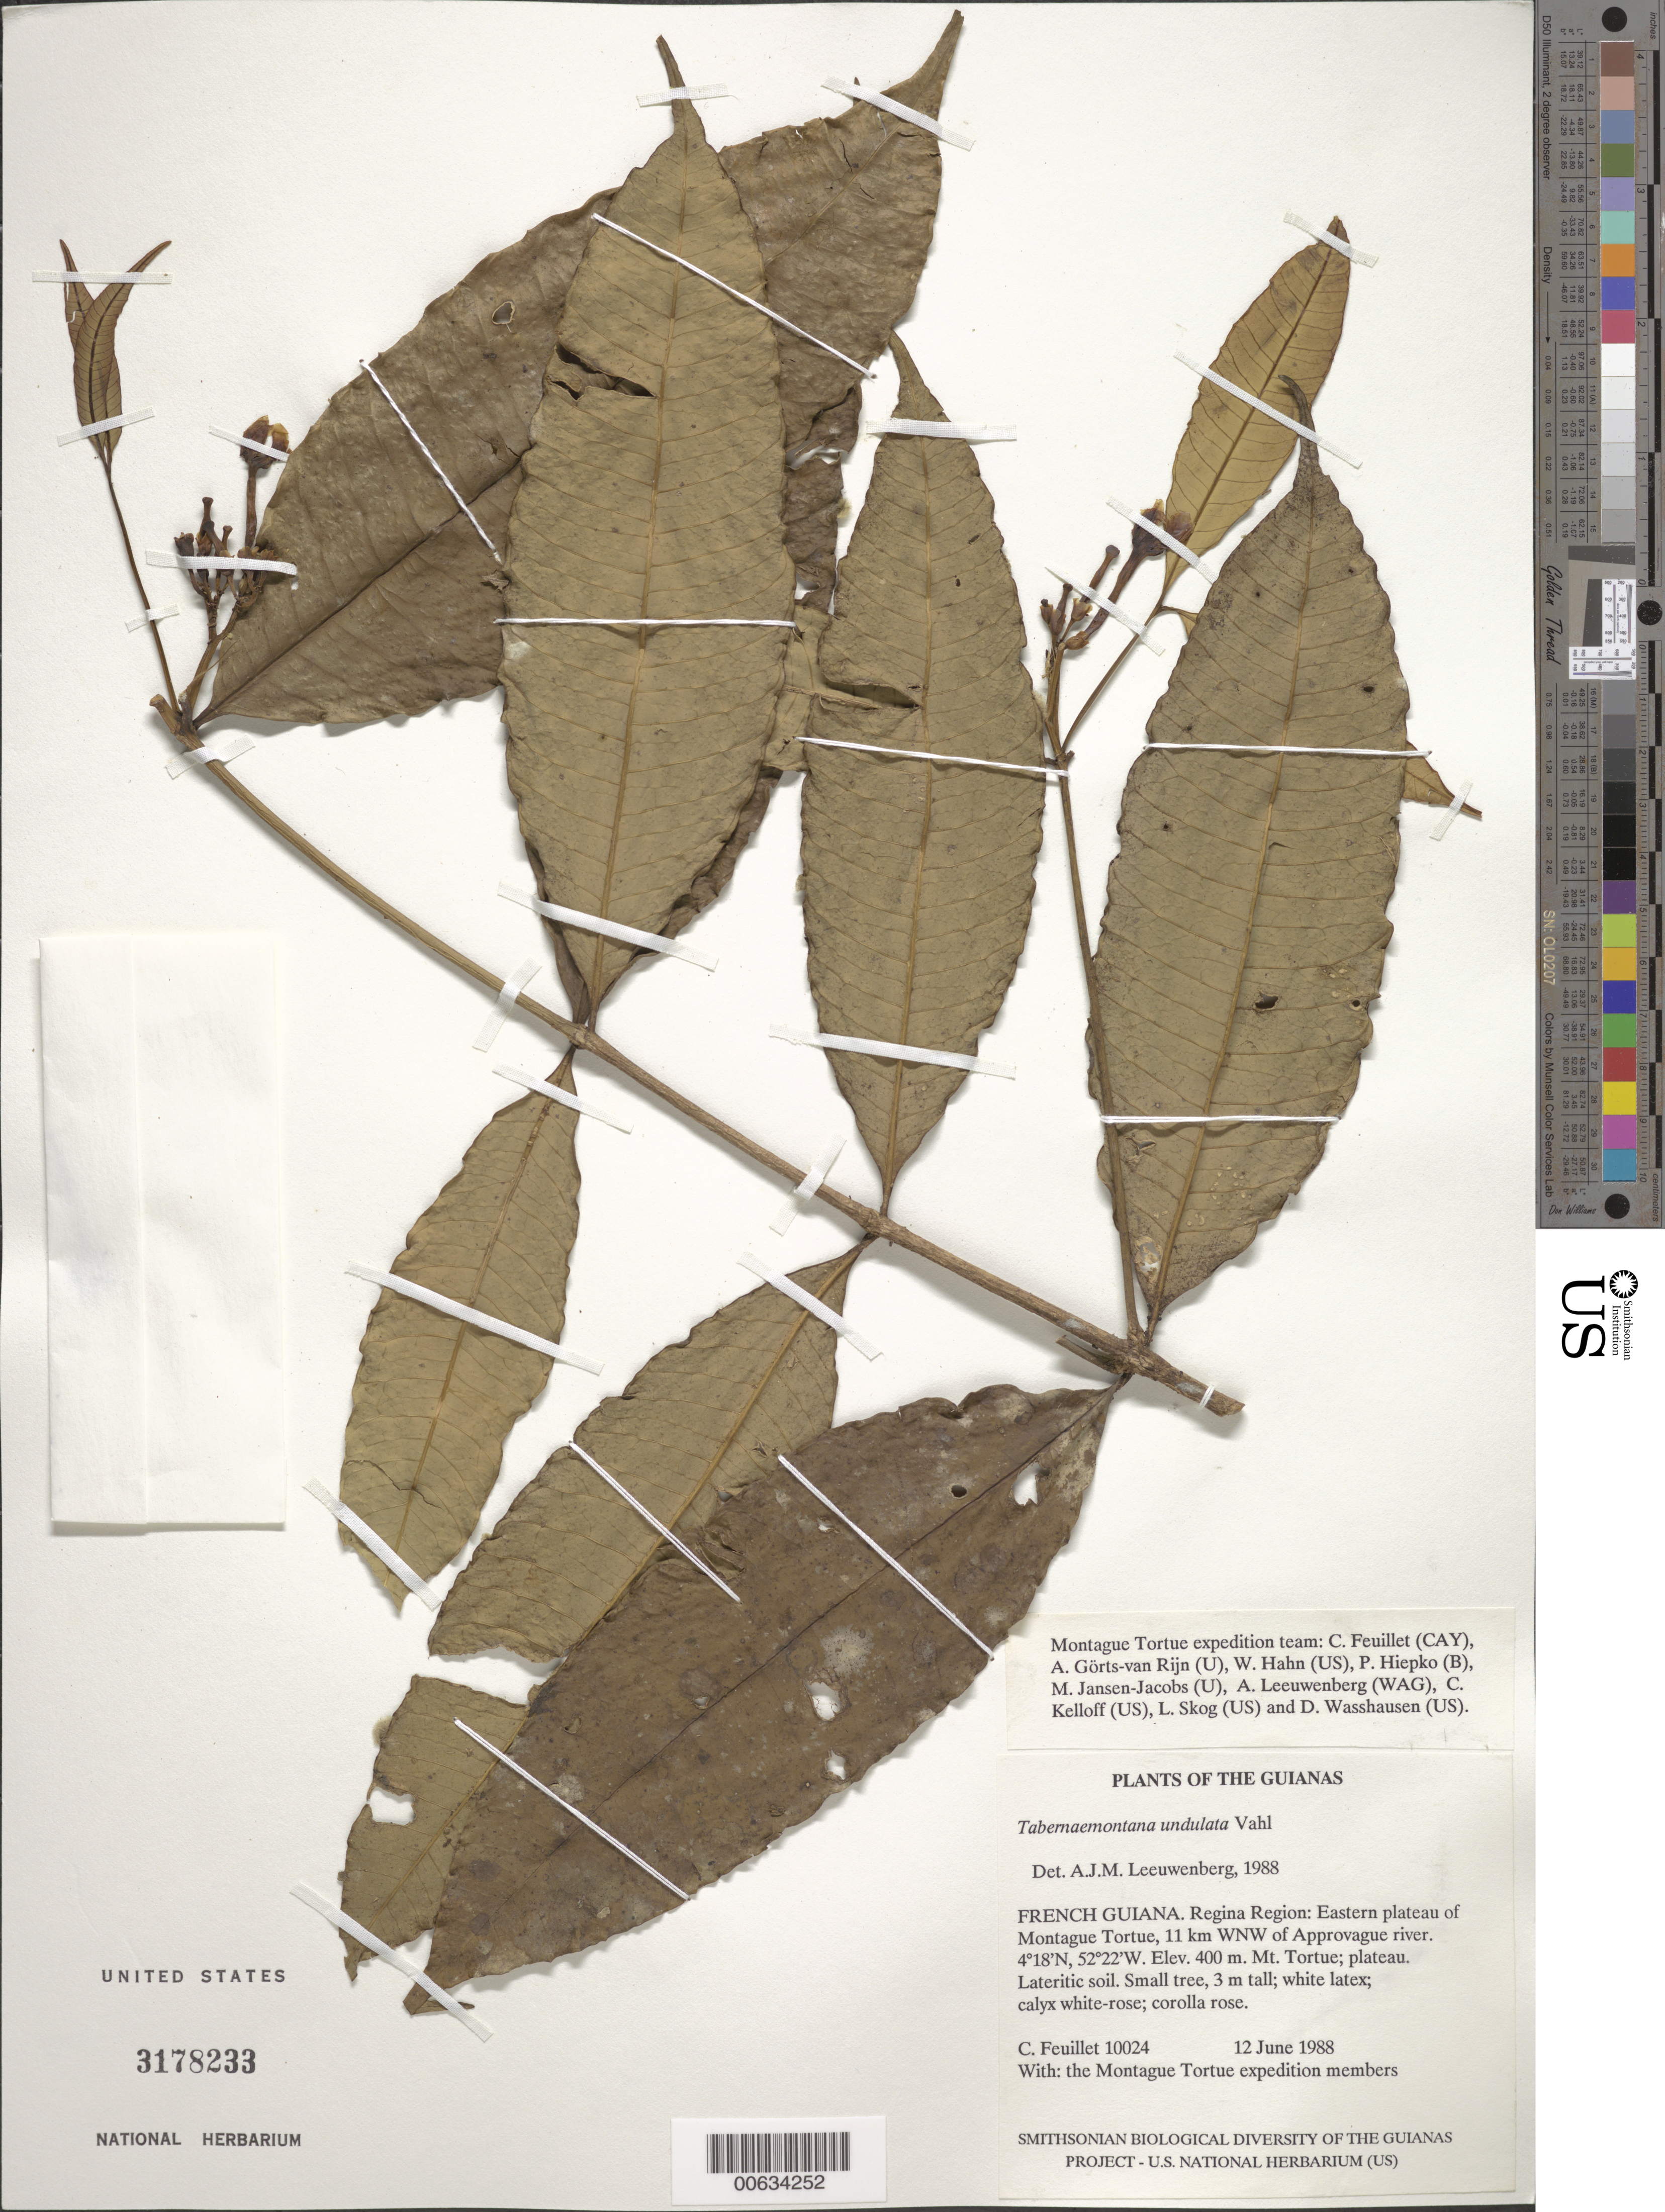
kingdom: Plantae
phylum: Tracheophyta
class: Magnoliopsida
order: Gentianales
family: Apocynaceae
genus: Tabernaemontana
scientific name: Tabernaemontana undulata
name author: Vahl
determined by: Leeuwenberg, A. J. M.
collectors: C. Feuillet & Montagne Torte Exped. members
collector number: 10024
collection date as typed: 12 June 1988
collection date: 1988-06-12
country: French Guiana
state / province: Cayenne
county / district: Regina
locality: Eastern plateau of Montagne Tortue, 11 km WNW of Approuague river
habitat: Lateritic soil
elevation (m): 400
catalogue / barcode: US 3178233